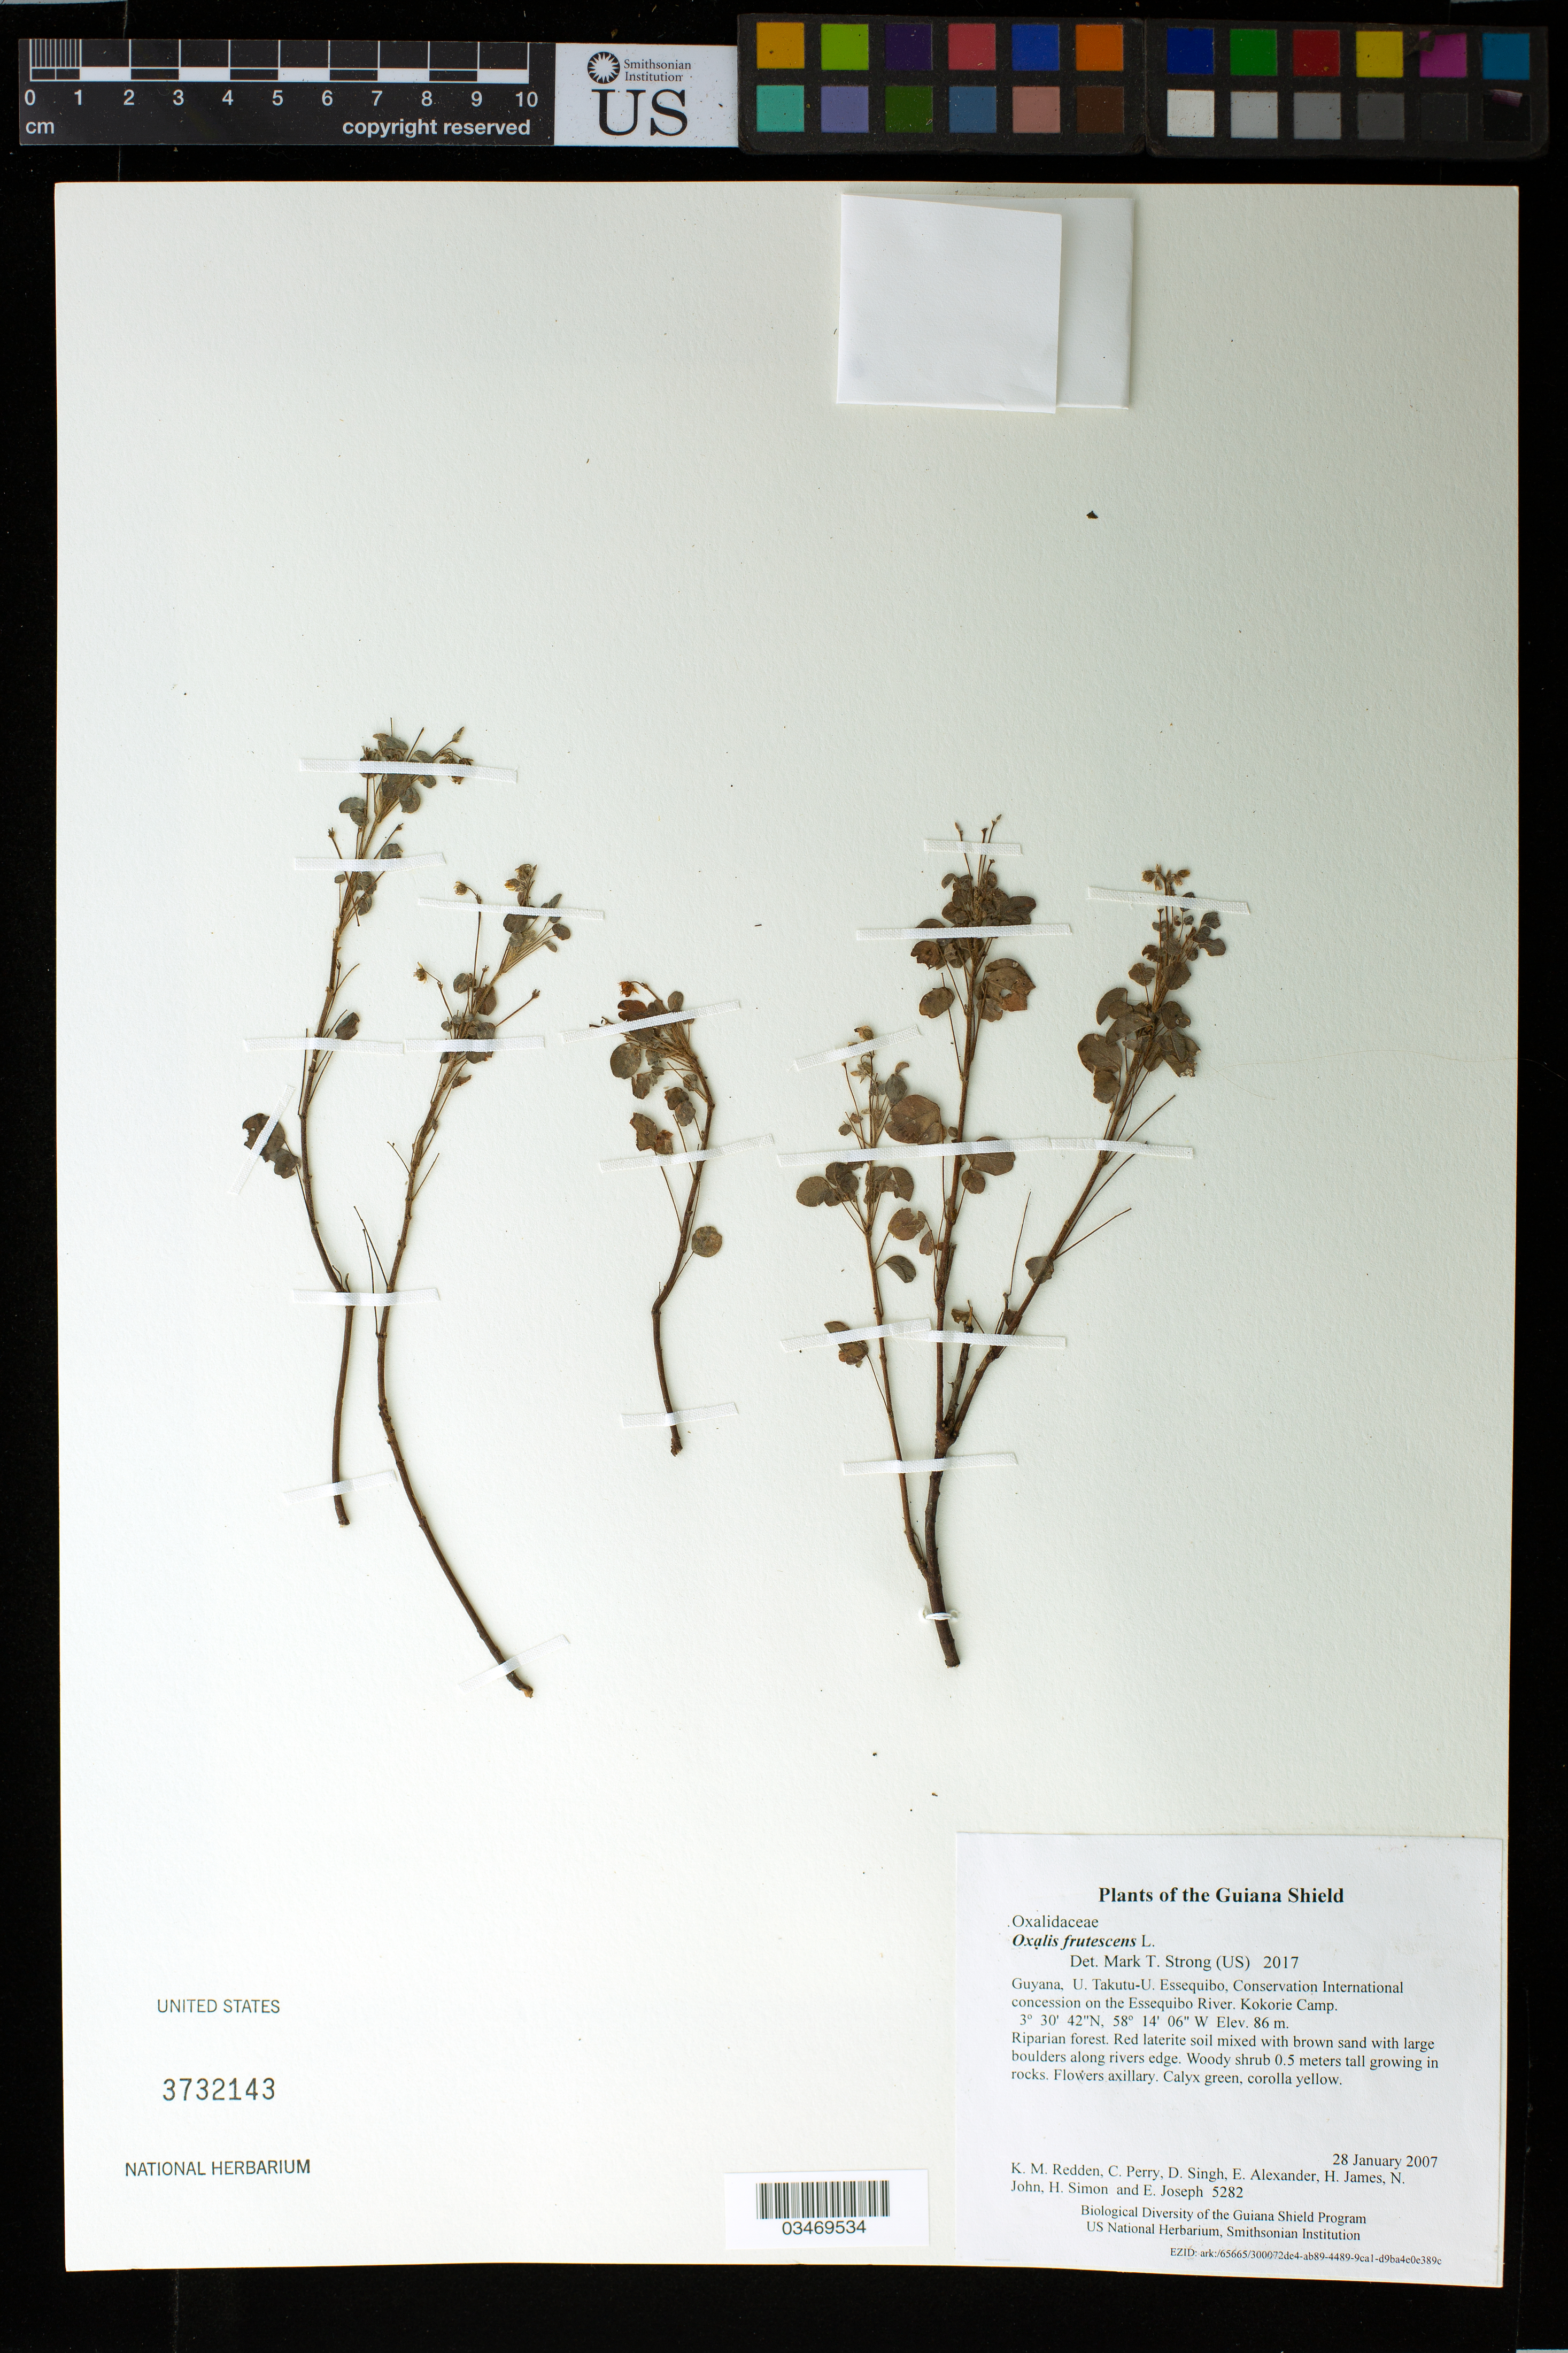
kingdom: Plantae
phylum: Tracheophyta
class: Magnoliopsida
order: Oxalidales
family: Oxalidaceae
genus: Oxalis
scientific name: Oxalis frutescens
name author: L.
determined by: Strong, M. T., (US), Smithsonian Institution - National Museum of Natural History (UNITED STATES)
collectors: K. M. Redden, C. Perry, D. Singh, E. Alexander, H. James, N. John, H. Simon & E. Joseph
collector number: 5282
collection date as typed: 28 January 2007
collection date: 2007-01-28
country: Guyana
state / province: U. Takutu-U. Essequibo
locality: Conservation International concession on the Essequibo River. Kokorie Camp.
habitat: Riparian forest. Red laterite soil mixed with brown sand with large boulders along rivers edge.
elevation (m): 86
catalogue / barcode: US 3732143